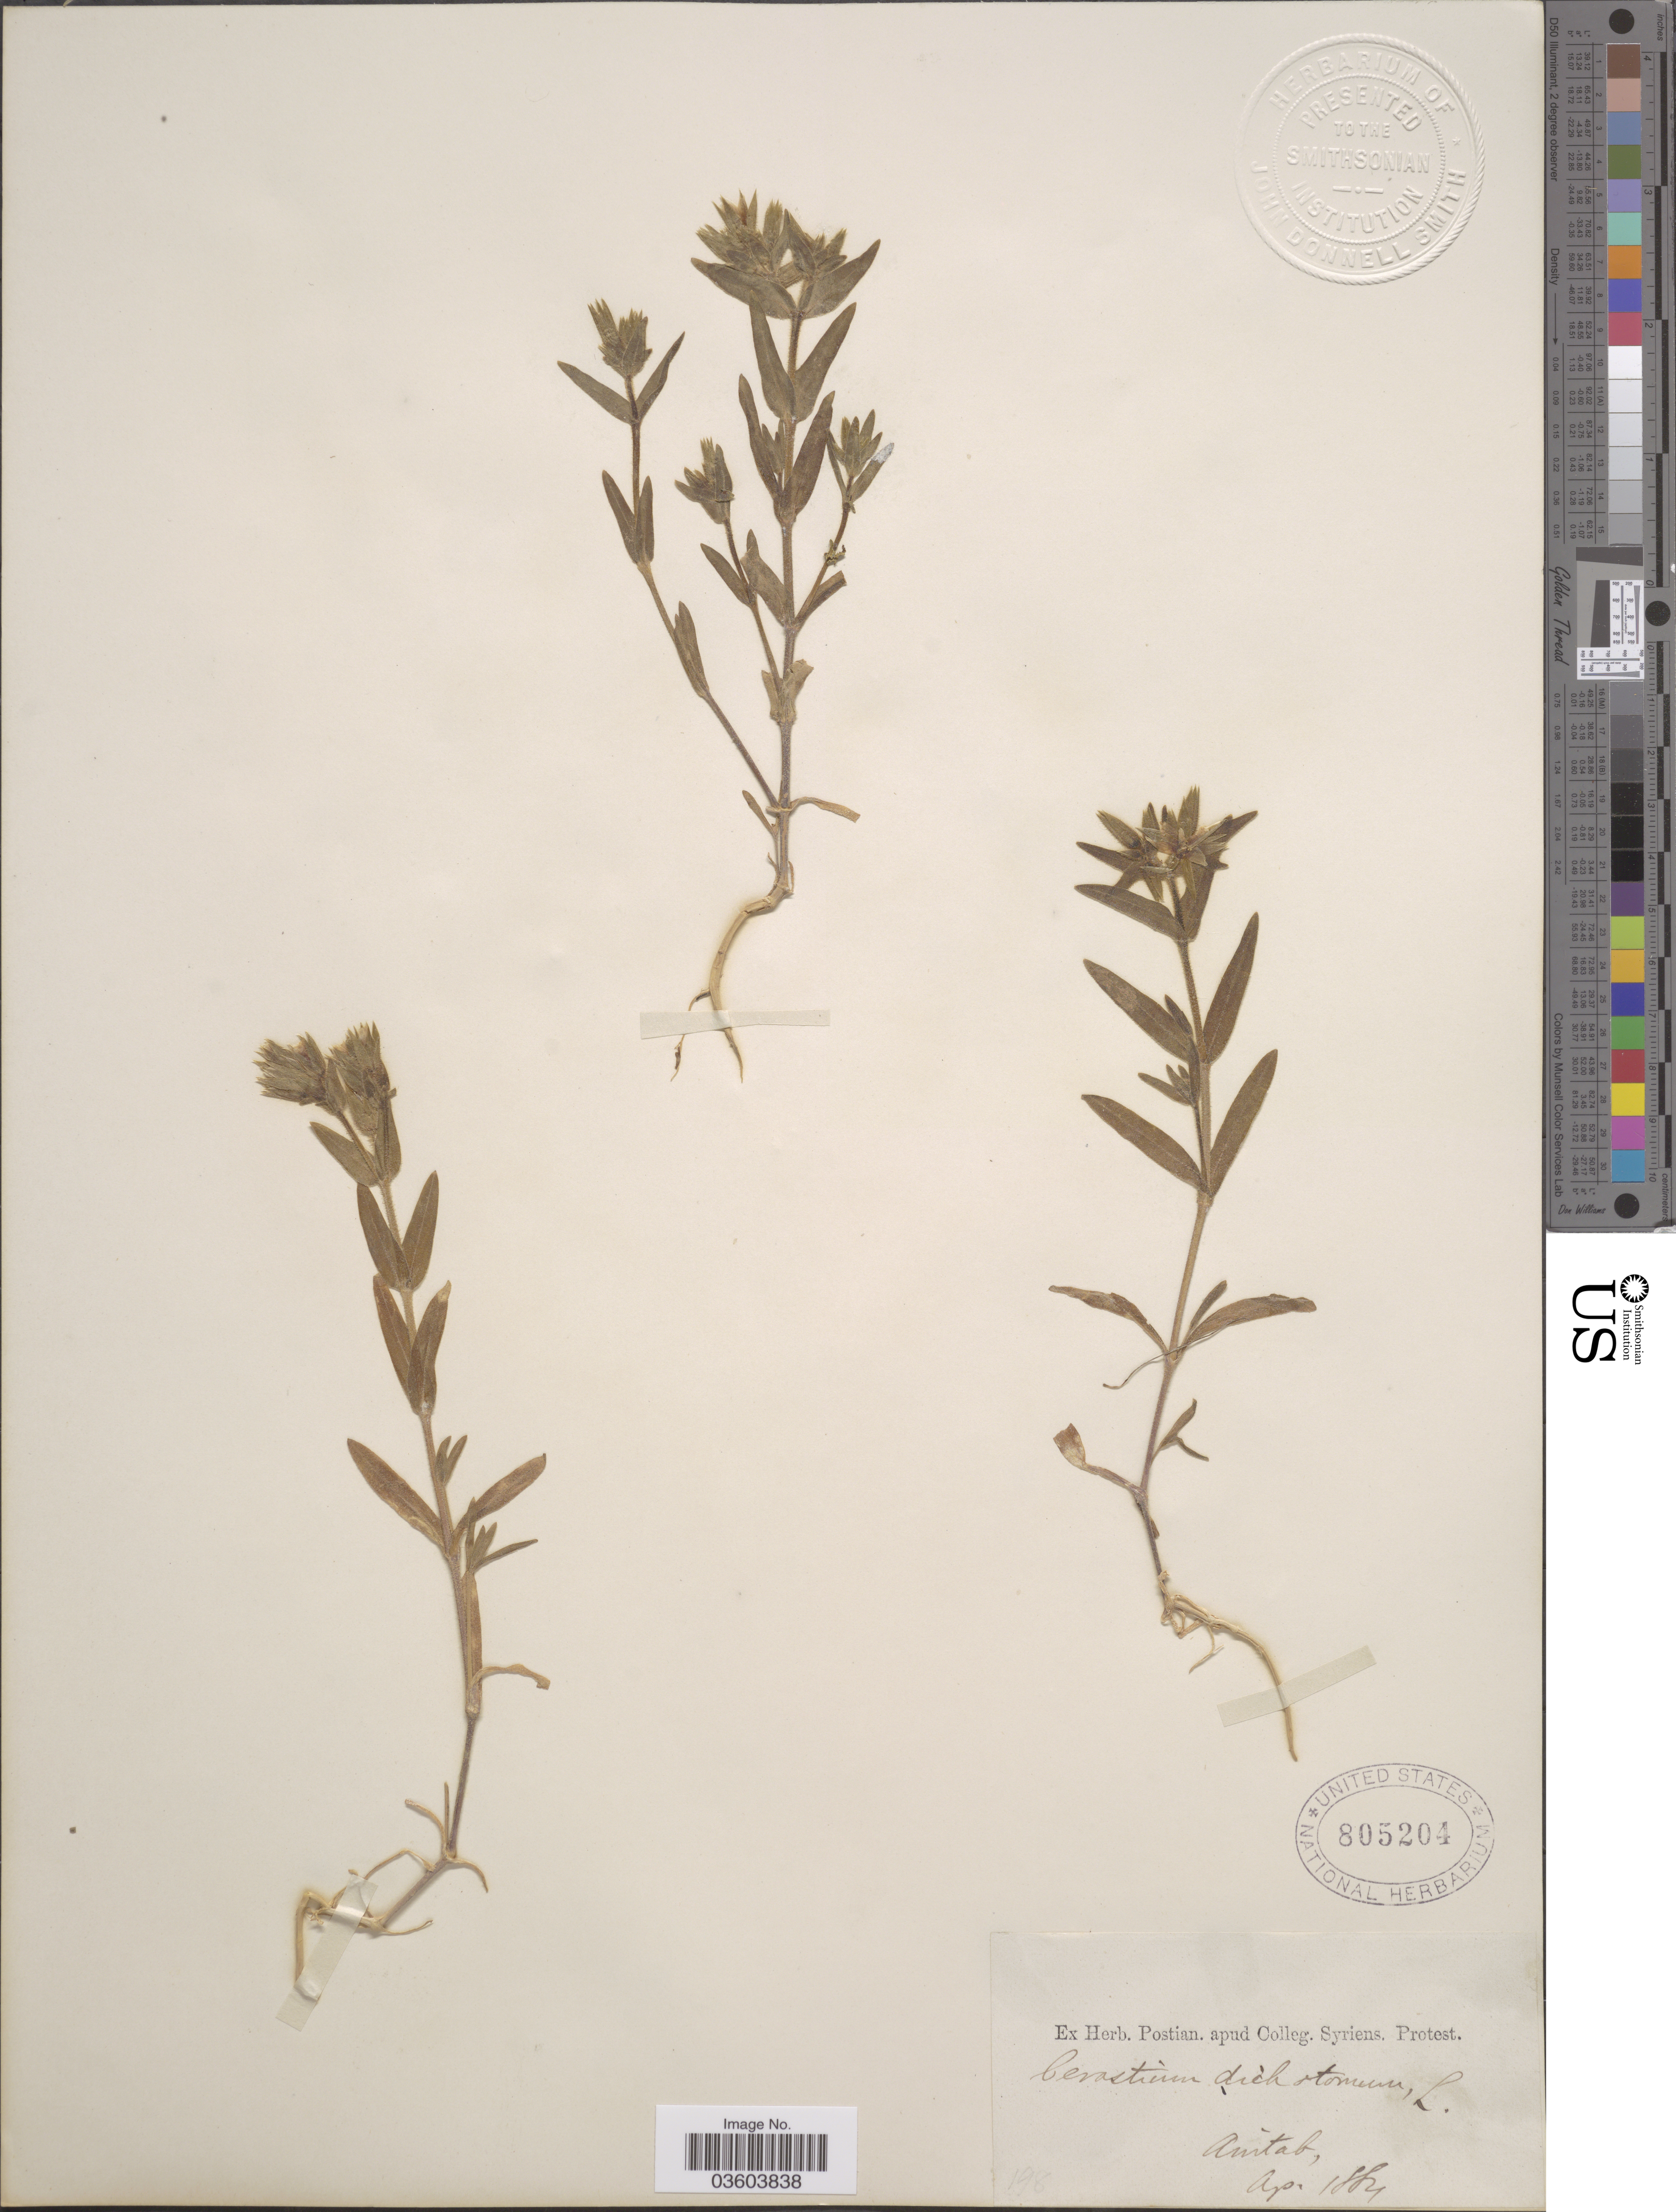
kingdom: Plantae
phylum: Tracheophyta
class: Magnoliopsida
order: Caryophyllales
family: Caryophyllaceae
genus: Cerastium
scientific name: Cerastium dichotomum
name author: L.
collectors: ex herb. Postian. apud Colleg. Syriens. Protest. USE "Fannie P. A. Shepard" (10308853) AS PRIMARY COLLECTOR INSTEAD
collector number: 198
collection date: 1884-04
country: Syria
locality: Aintab.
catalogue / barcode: US 805204